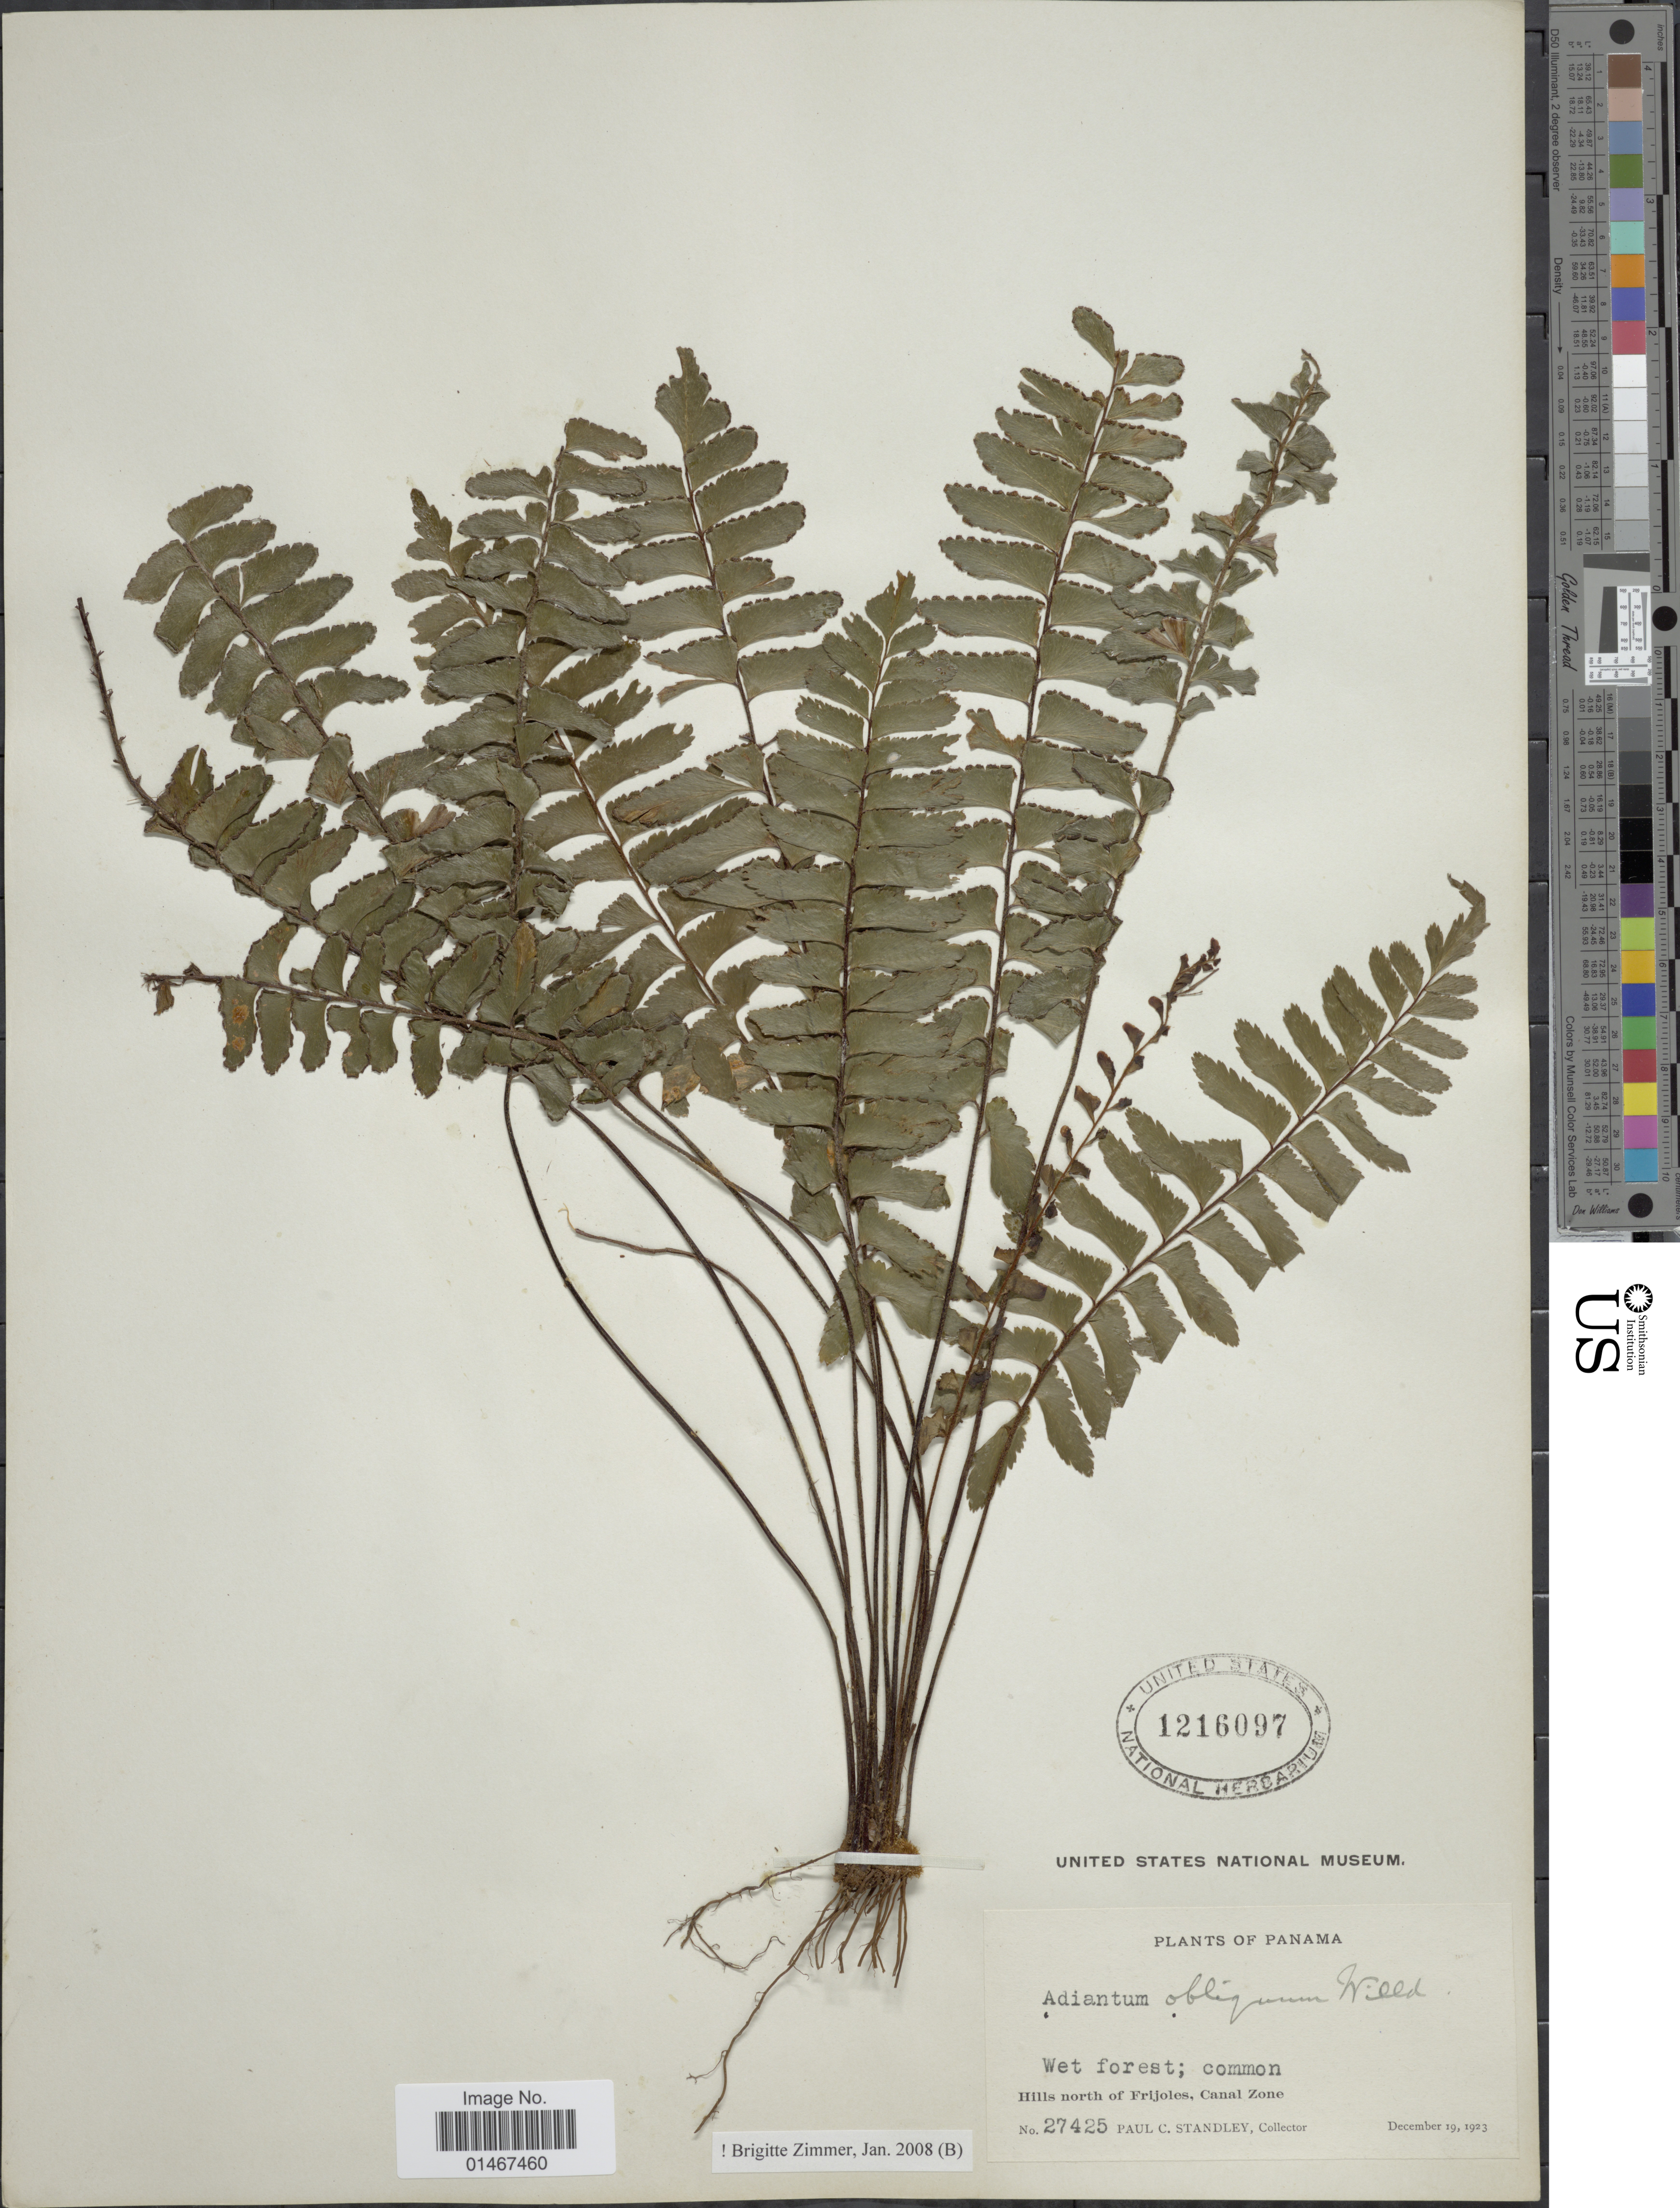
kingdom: Plantae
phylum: Tracheophyta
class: Polypodiopsida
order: Polypodiales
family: Pteridaceae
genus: Adiantum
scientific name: Adiantum obliquum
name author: Willd.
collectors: P. C. Standley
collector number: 27425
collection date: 1923-12-19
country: Panama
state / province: Colón / Panamá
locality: Hills north of Frijoles, Canal Zone.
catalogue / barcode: US 1216097